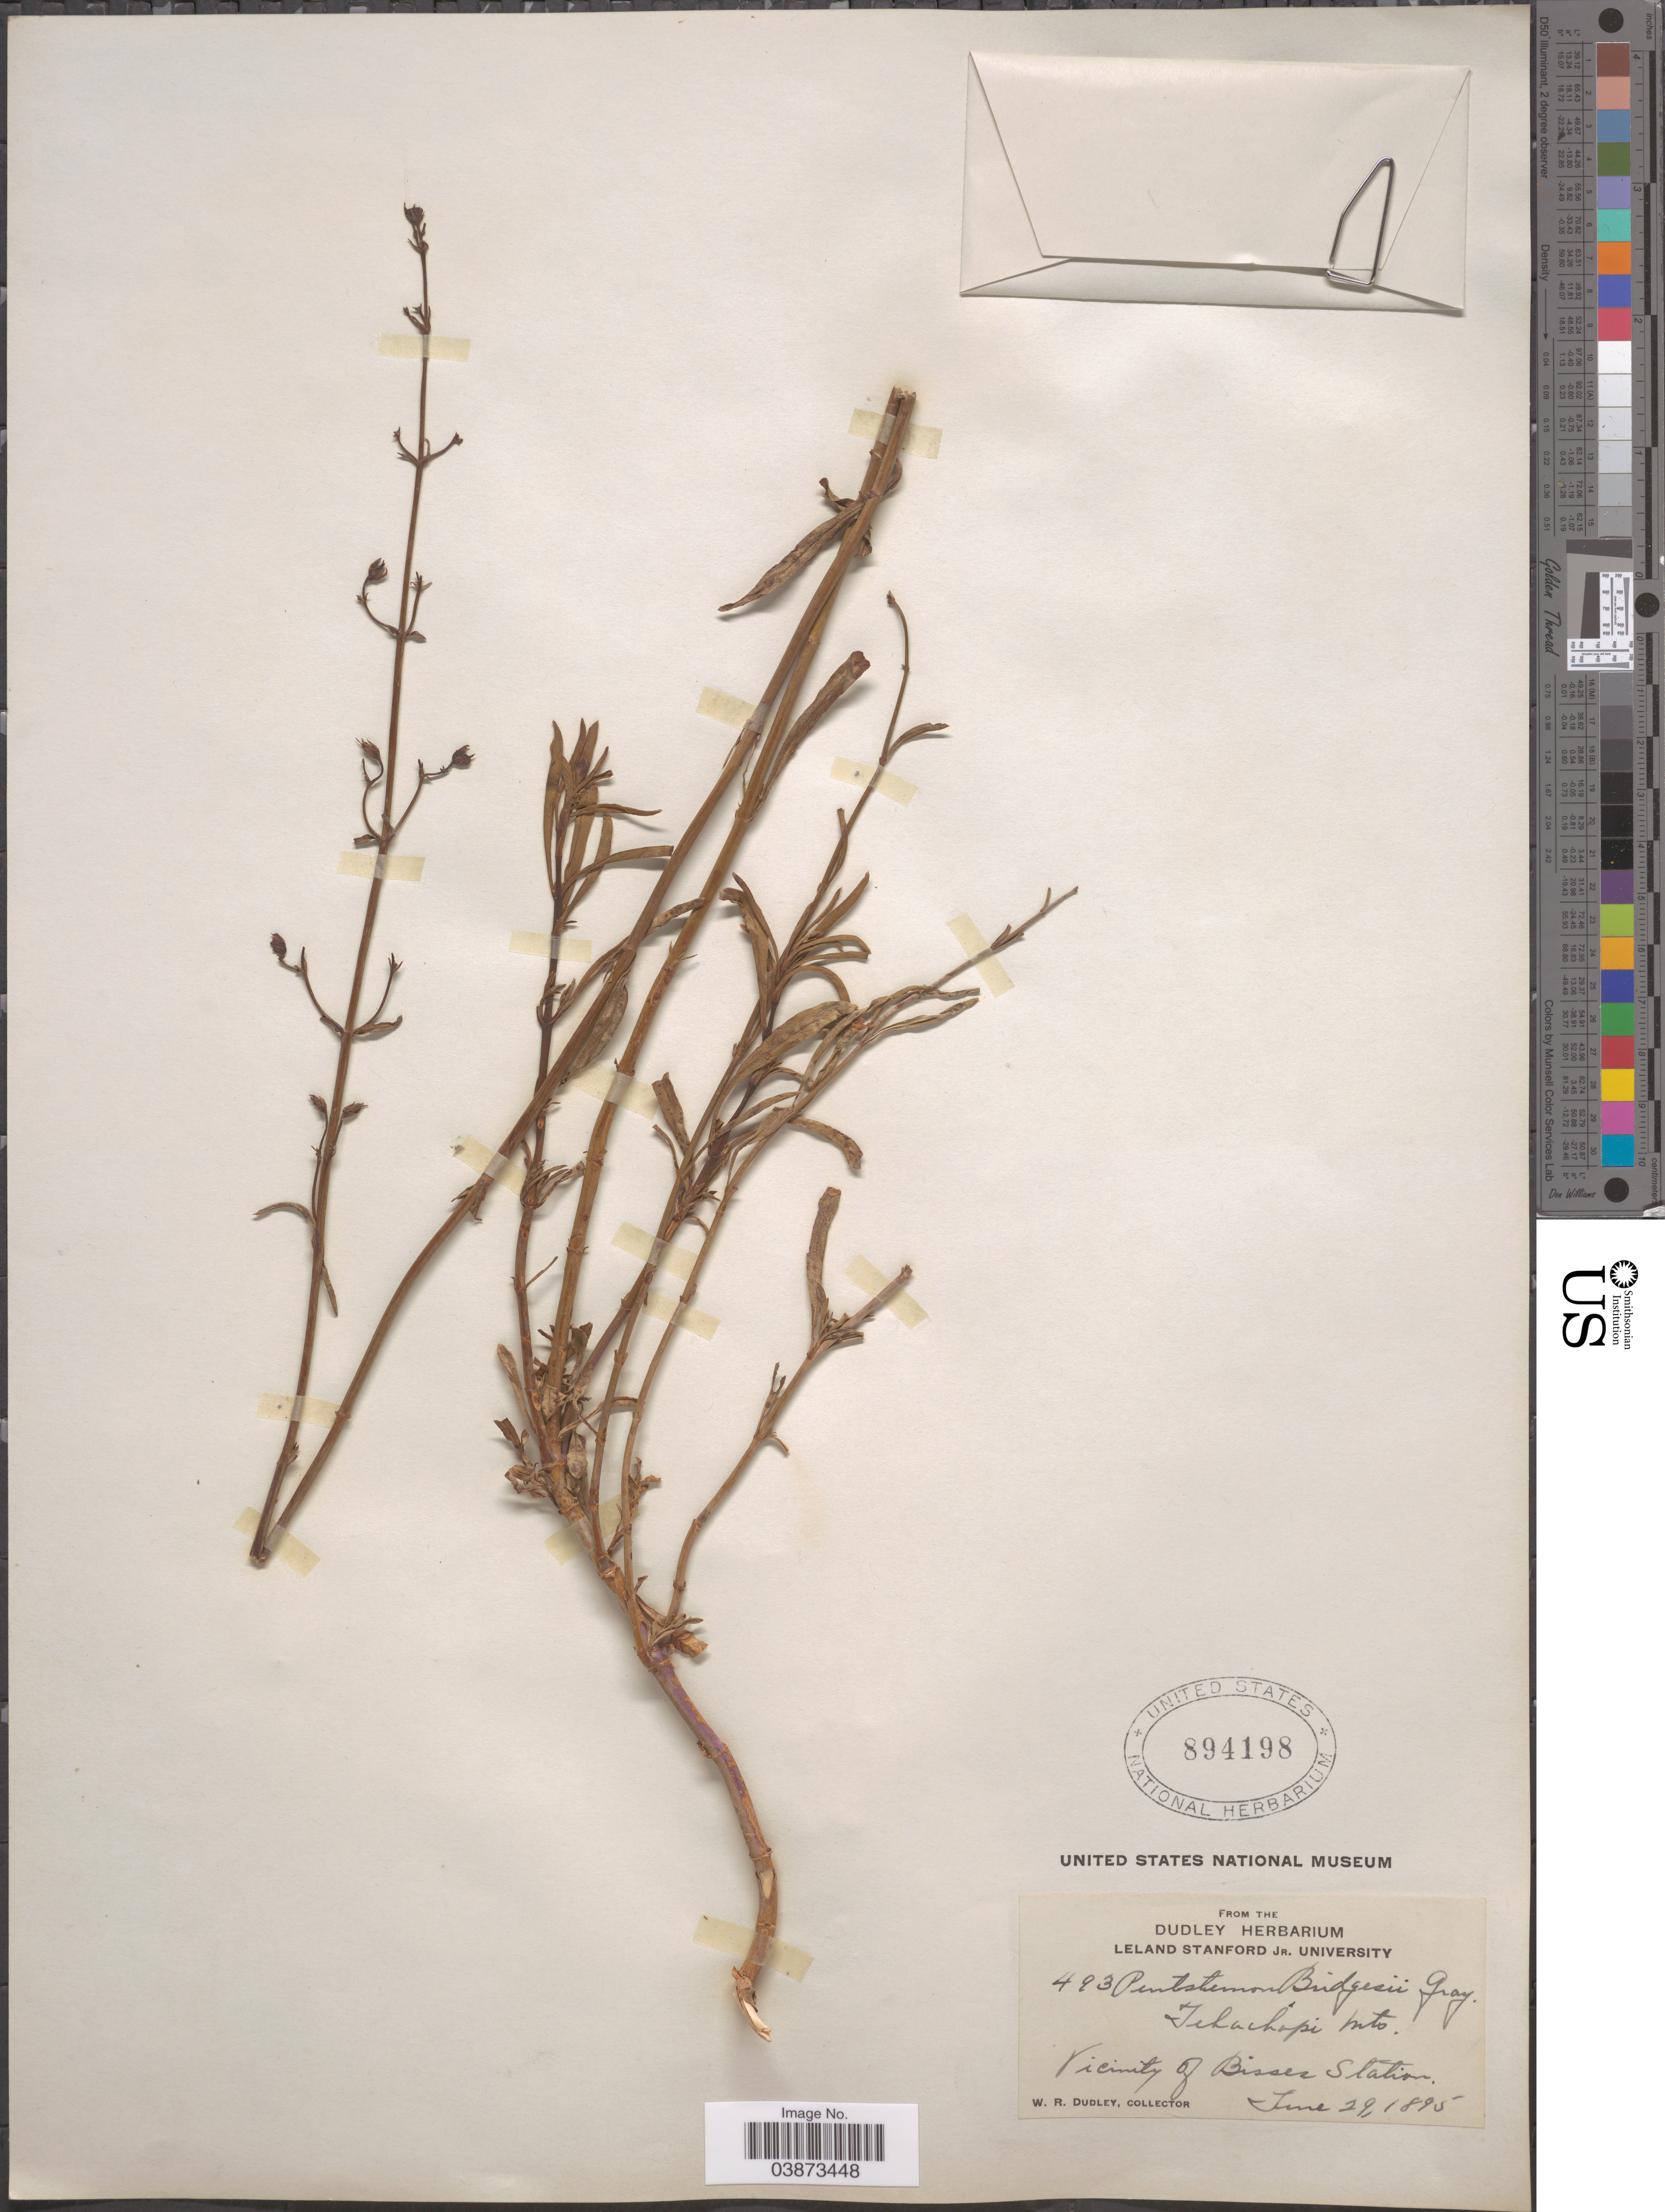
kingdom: Plantae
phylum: Tracheophyta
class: Magnoliopsida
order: Lamiales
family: Plantaginaceae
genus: Penstemon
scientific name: Penstemon bridgesii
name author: A. Gray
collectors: W. Dudley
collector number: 493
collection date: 1895-06-29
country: United States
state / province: California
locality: Tehachapi Mts. Vicinity of Bisses Station.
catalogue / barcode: US 894198